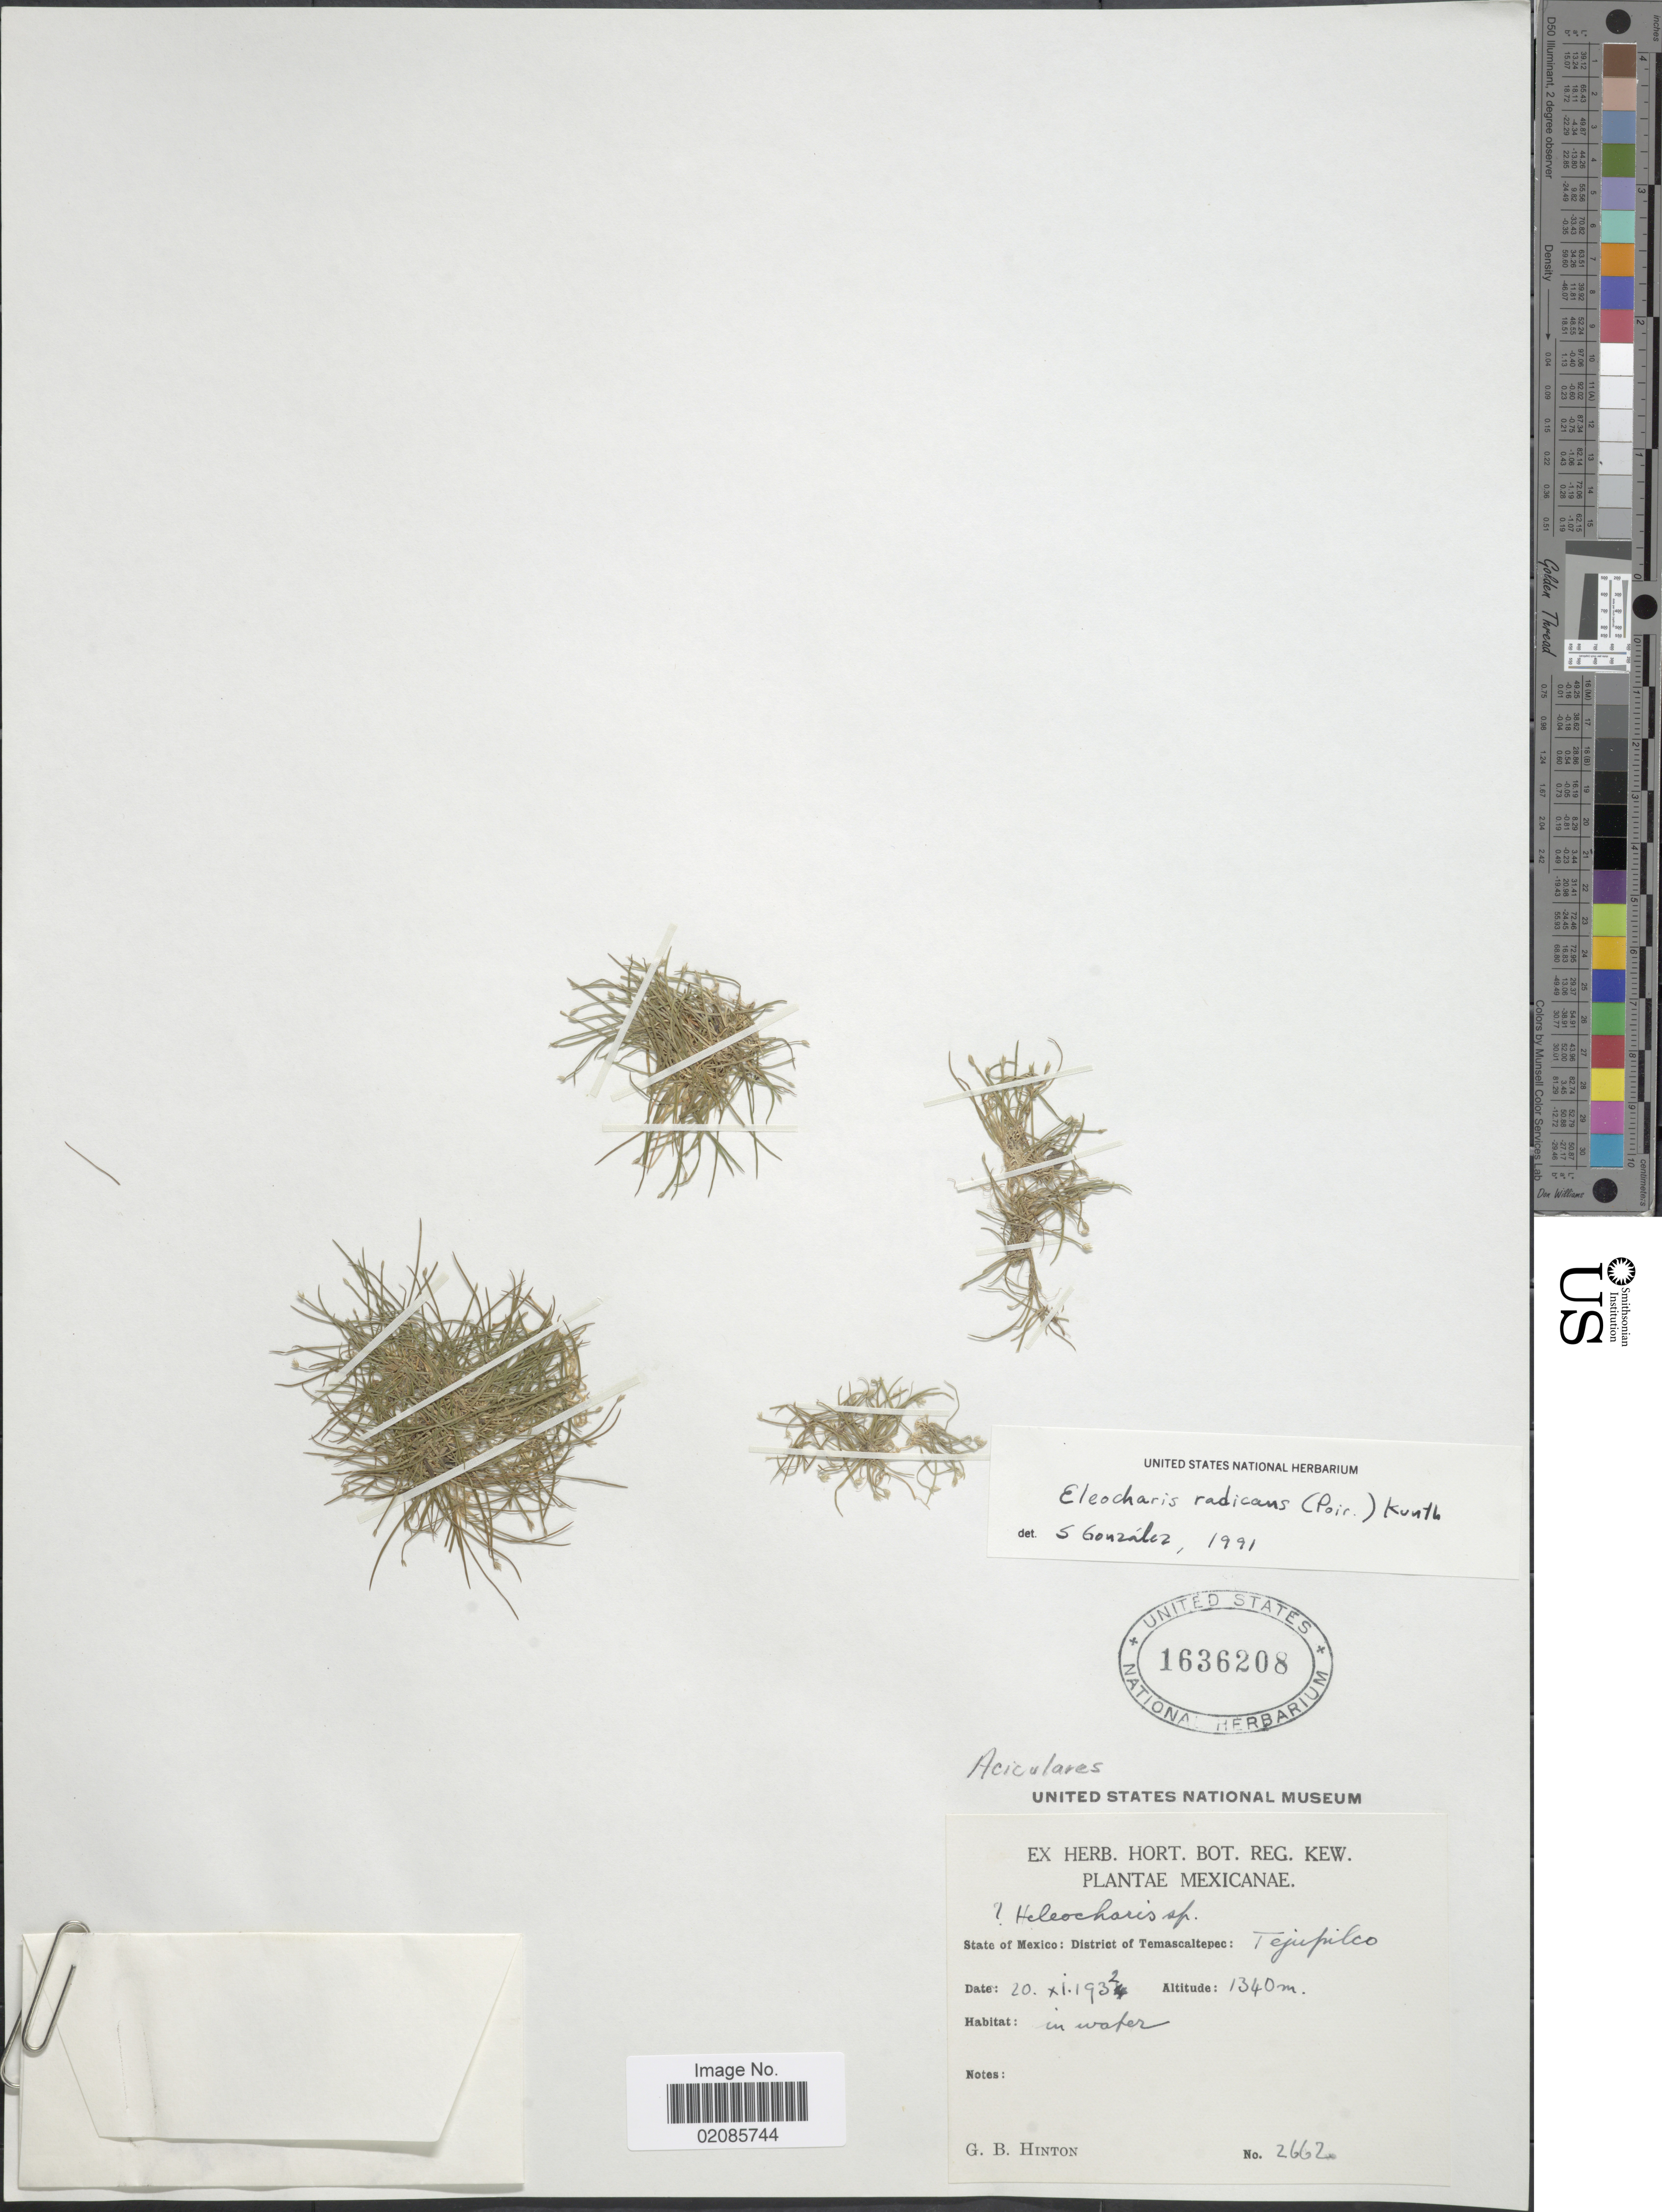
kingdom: Plantae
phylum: Tracheophyta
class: Liliopsida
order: Poales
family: Cyperaceae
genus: Eleocharis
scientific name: Eleocharis radicans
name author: (A. Dietrich) Kunth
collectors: G. B. Hinton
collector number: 2662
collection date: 1932-11-20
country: Mexico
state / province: México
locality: District of Temascaltepec: Tejupilco.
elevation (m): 1340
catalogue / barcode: US 1636208